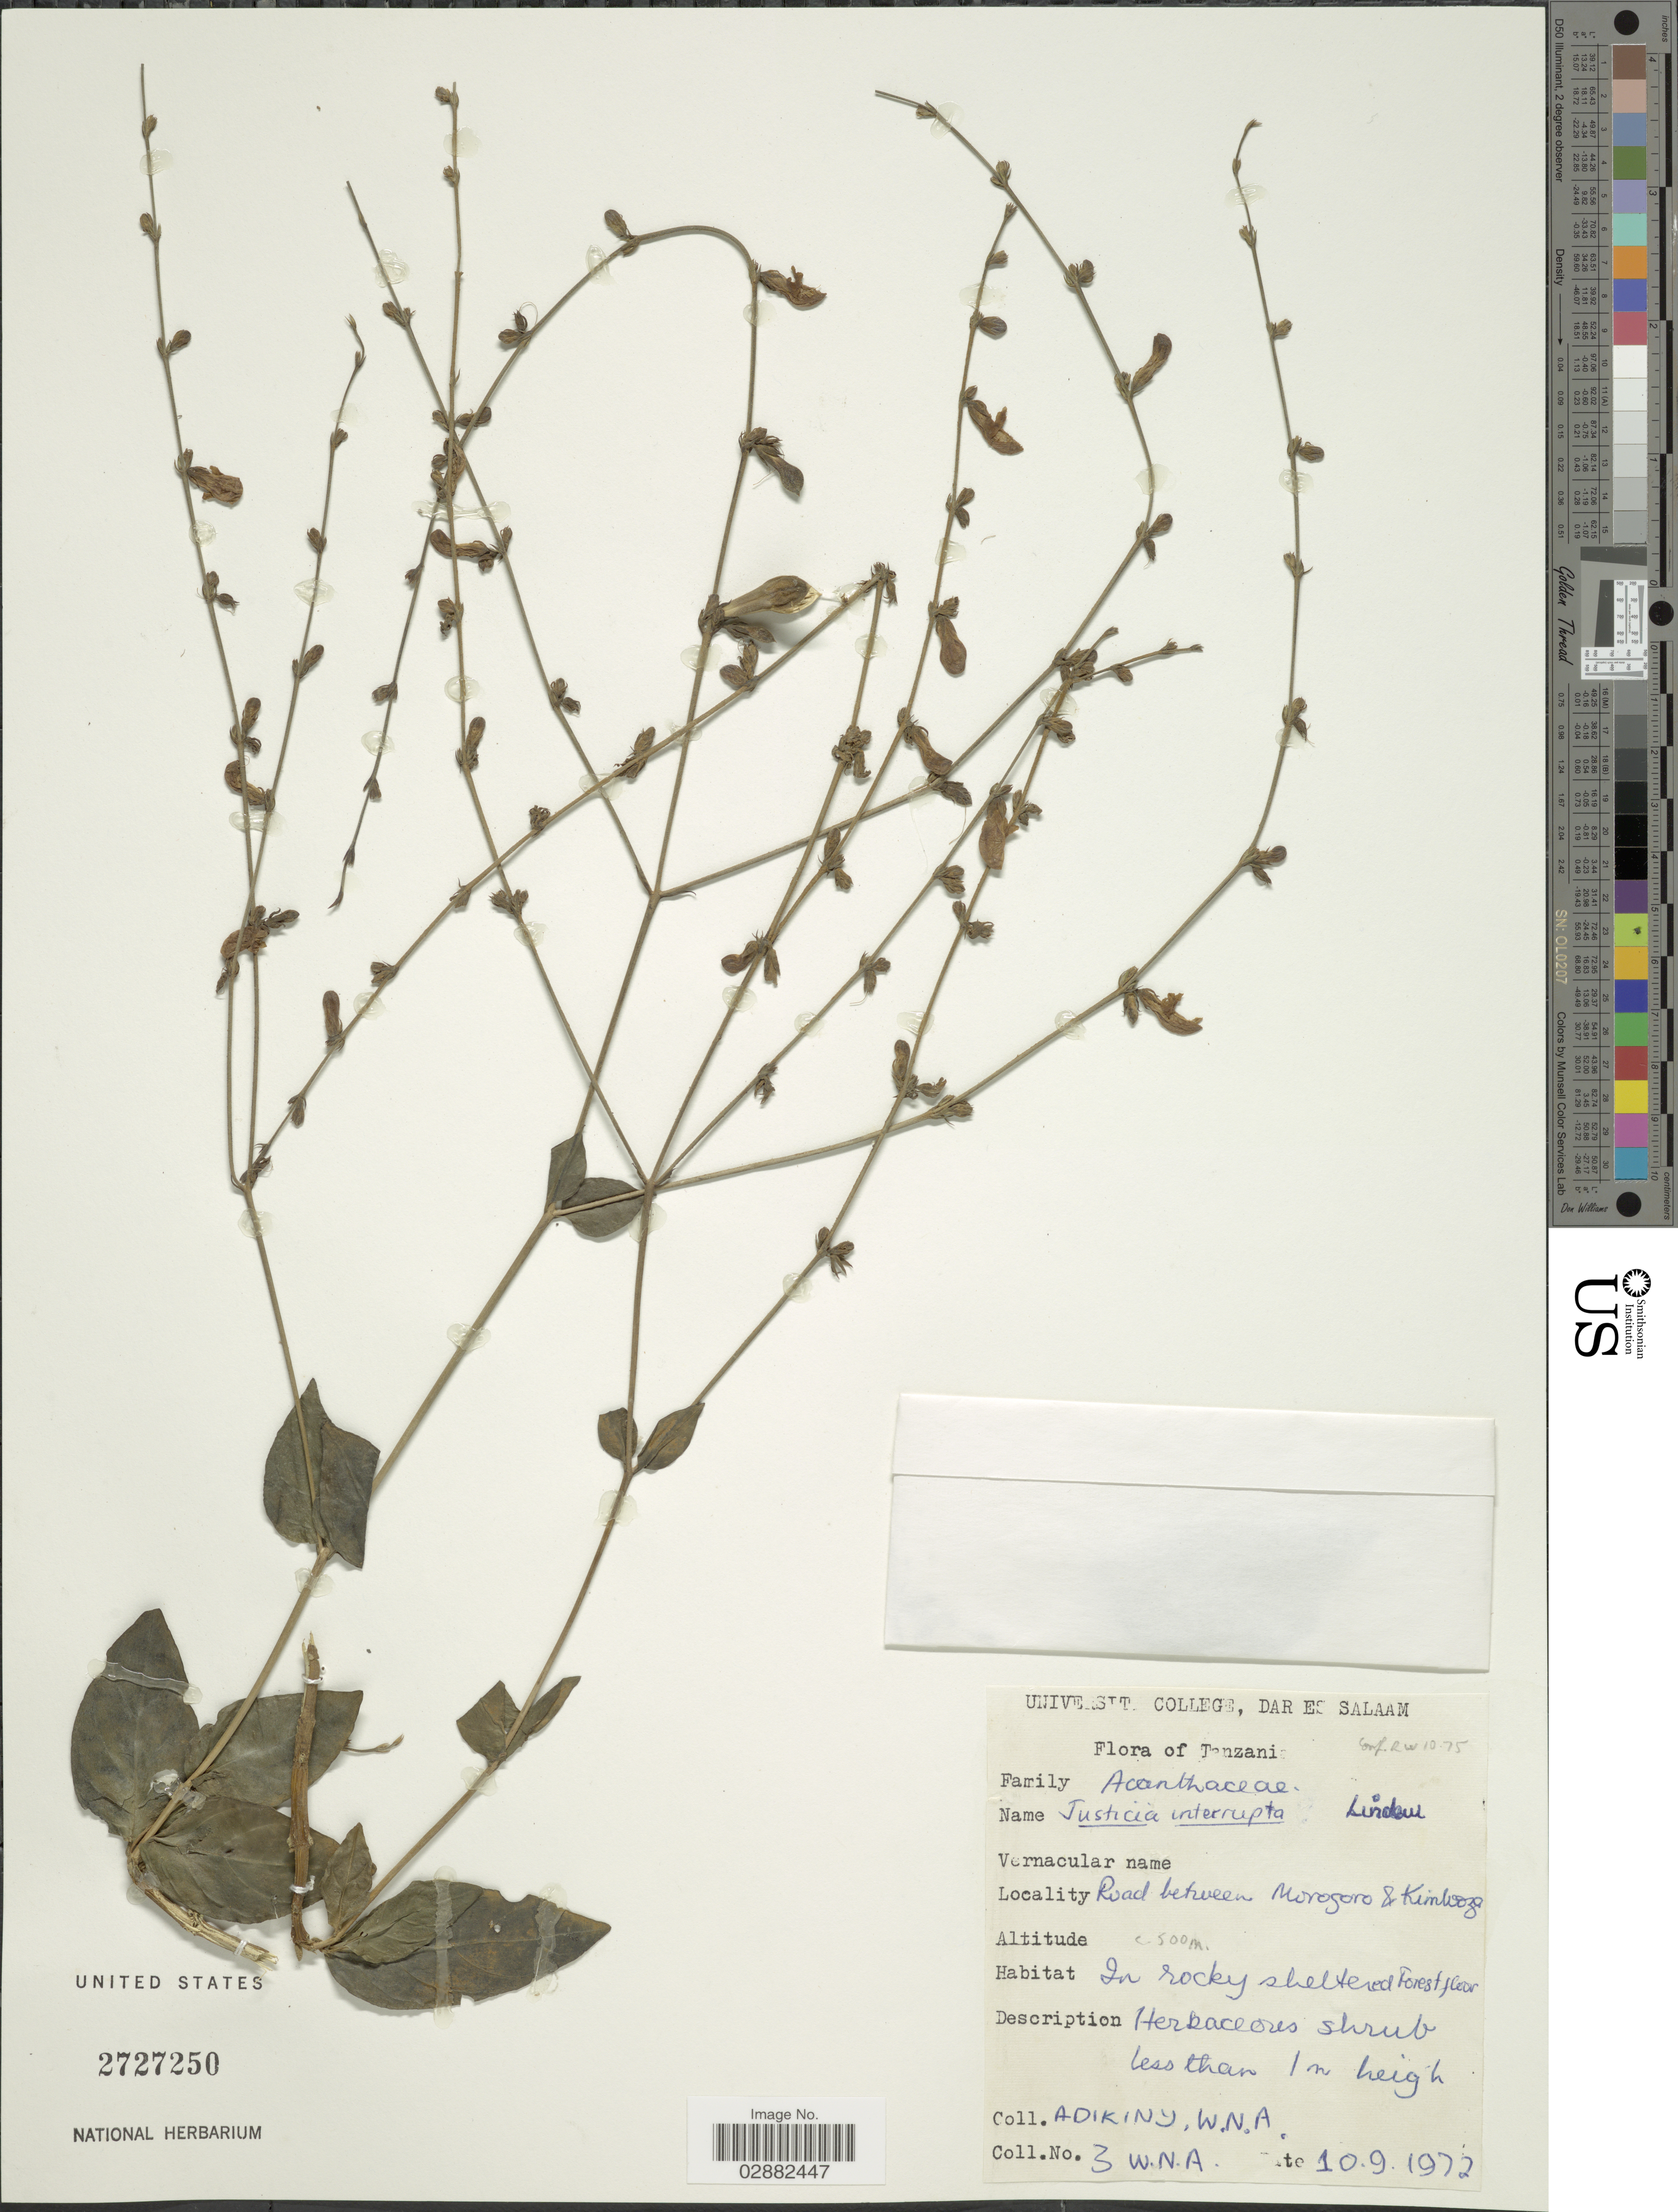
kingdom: Plantae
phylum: Tracheophyta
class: Magnoliopsida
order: Lamiales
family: Acanthaceae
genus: Justicia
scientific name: Justicia interrupta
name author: Kunth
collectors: W. Adikiny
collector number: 3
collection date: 1977-09-10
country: Tanzania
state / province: Morogoro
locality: Road between Morogoro & Kimboza.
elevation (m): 500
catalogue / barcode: US 2727250